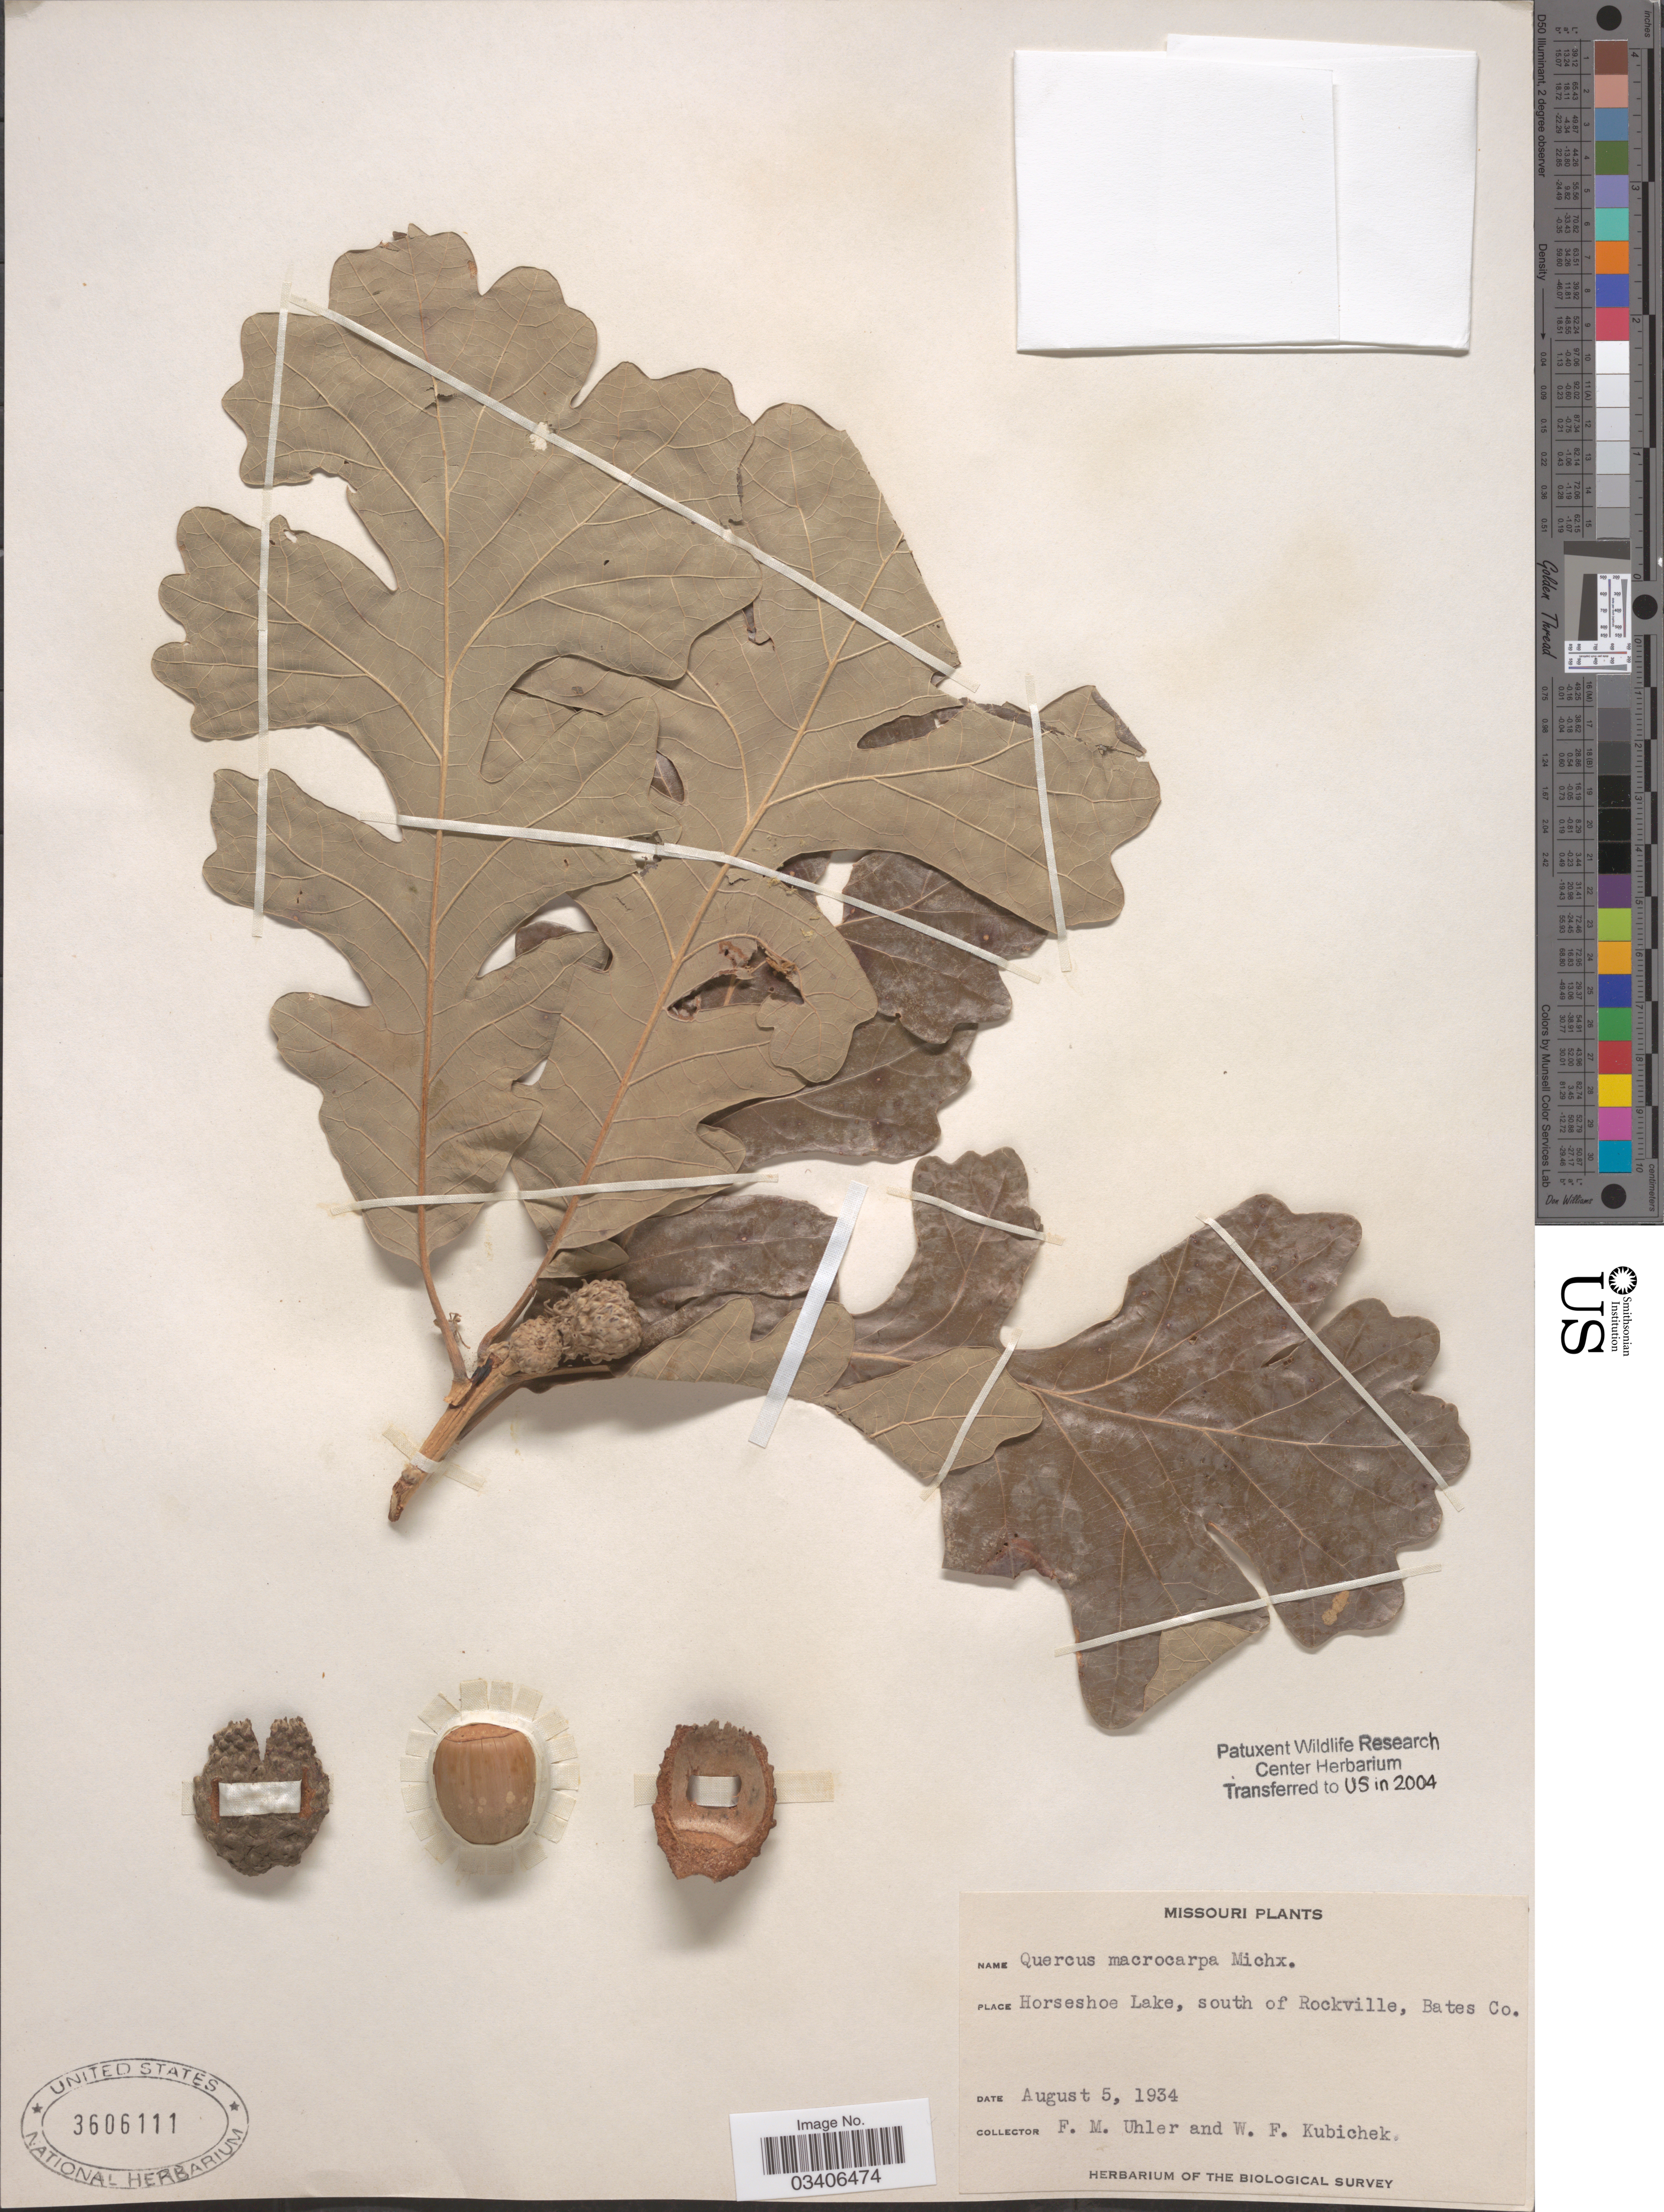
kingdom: Plantae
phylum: Tracheophyta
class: Magnoliopsida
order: Fagales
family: Fagaceae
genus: Quercus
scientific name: Quercus macrocarpa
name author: Michx.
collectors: F. M. Uhler & W. Kubichek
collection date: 1934-08-05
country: United States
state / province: Missouri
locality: Horseshoe Lake, south of Rockville, Bates Co.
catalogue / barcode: US 3606111